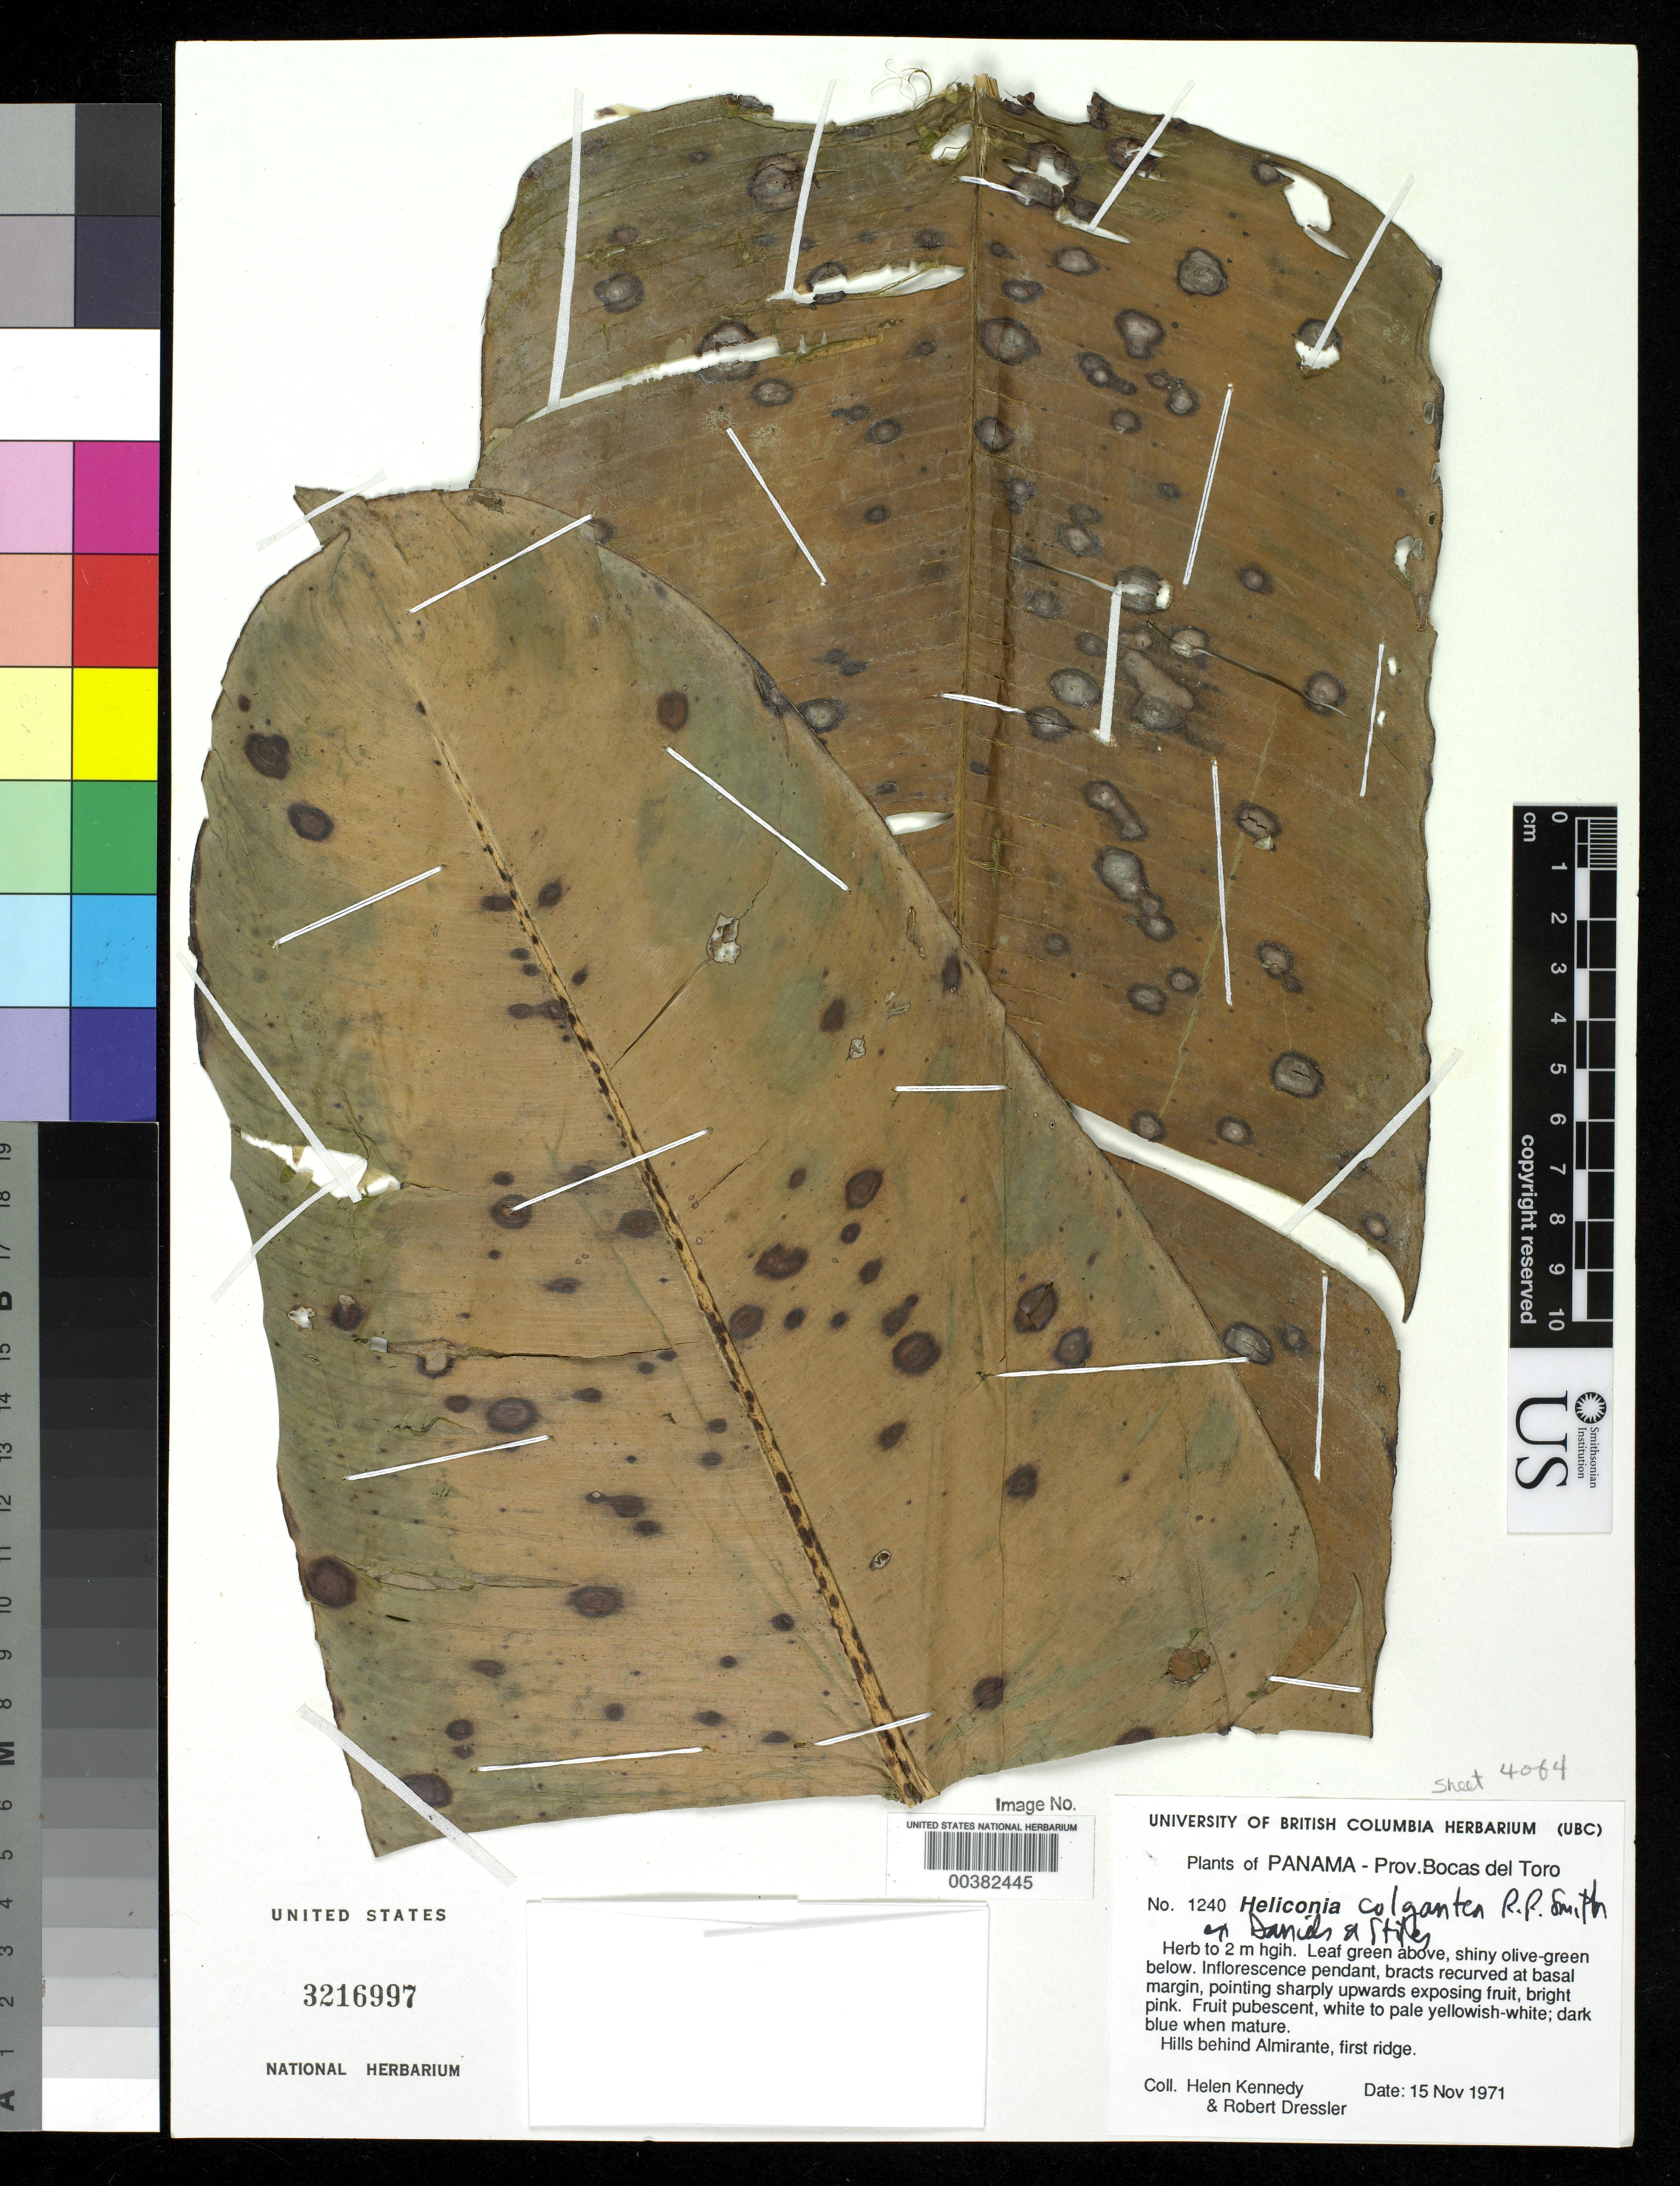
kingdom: Plantae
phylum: Tracheophyta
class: Liliopsida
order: Zingiberales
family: Heliconiaceae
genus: Heliconia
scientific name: Heliconia colgantea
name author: R.R. Sm. ex G.S. Daniels & F.G. Stiles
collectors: H. Kennedy & R. Dressler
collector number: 1240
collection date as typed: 15 Nov 1971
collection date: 1971-11-15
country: Panama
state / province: Bocas del Toro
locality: Behind Almirante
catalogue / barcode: US 3216997